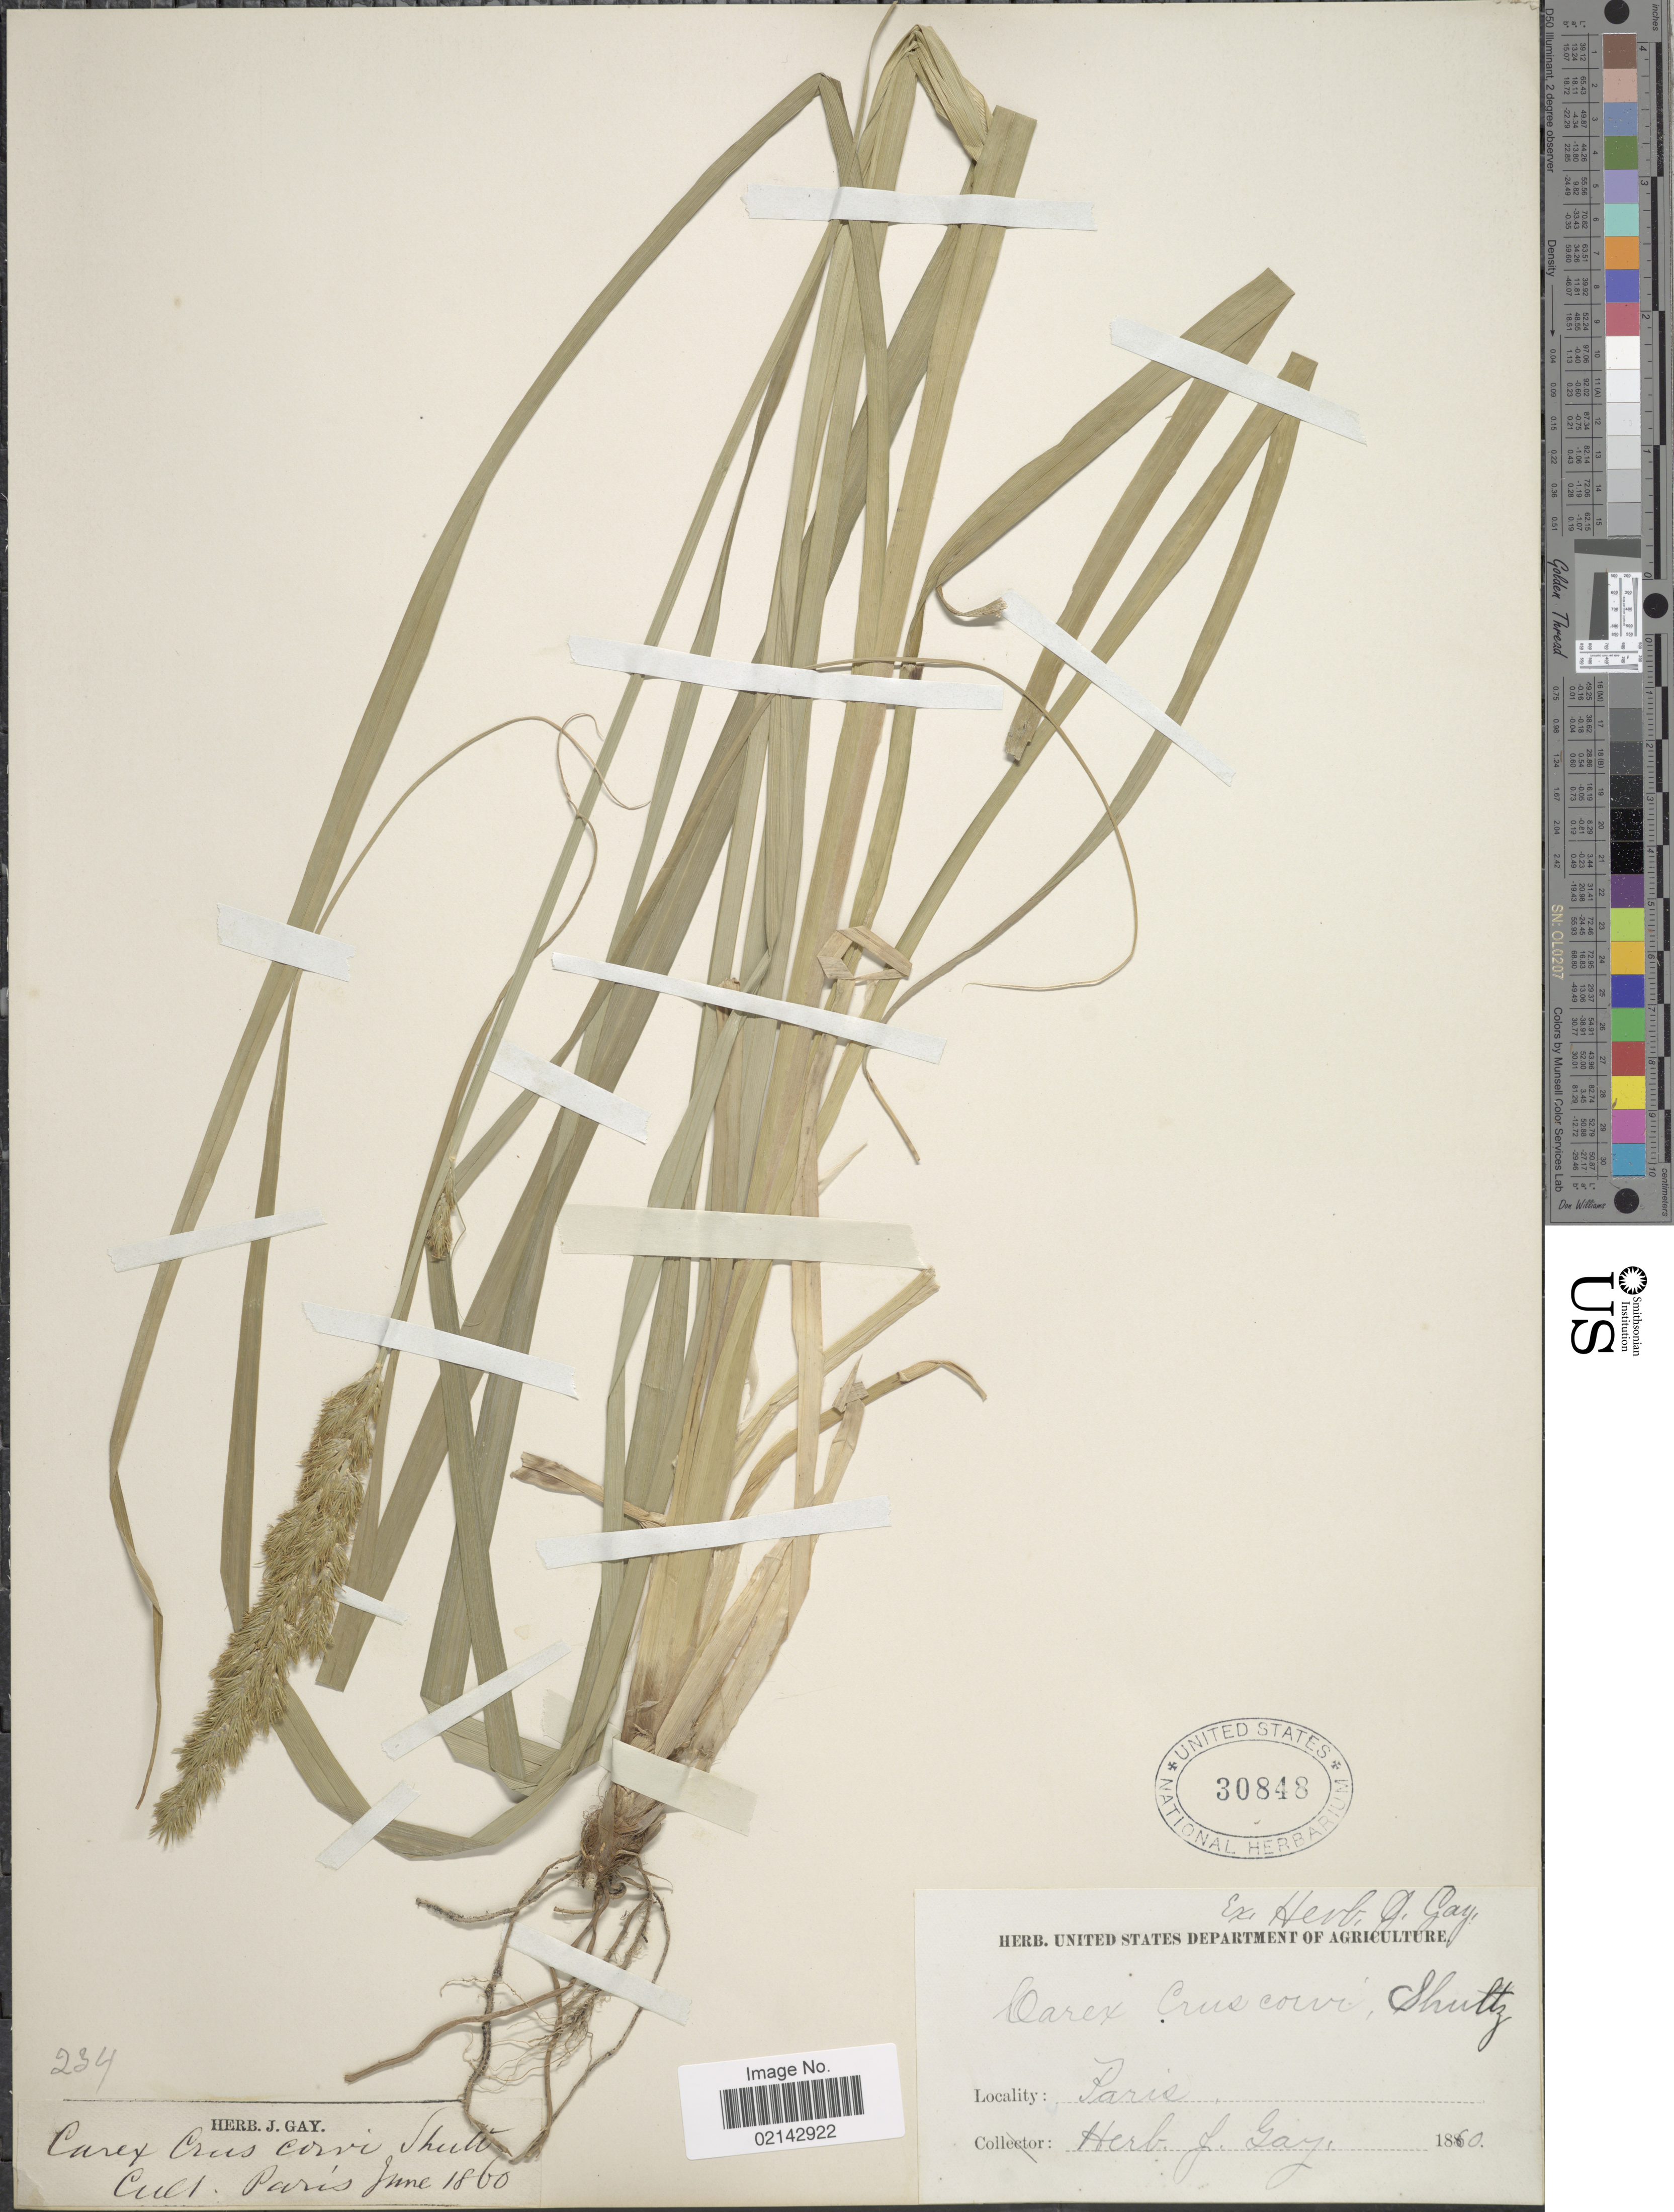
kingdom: Plantae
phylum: Tracheophyta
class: Liliopsida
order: Poales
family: Cyperaceae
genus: Carex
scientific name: Carex crus-corvi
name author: Shuttlew. ex Kunze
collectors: ex herb. J. Gay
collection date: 1860-06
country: France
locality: Cult. Paris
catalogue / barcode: US 30848